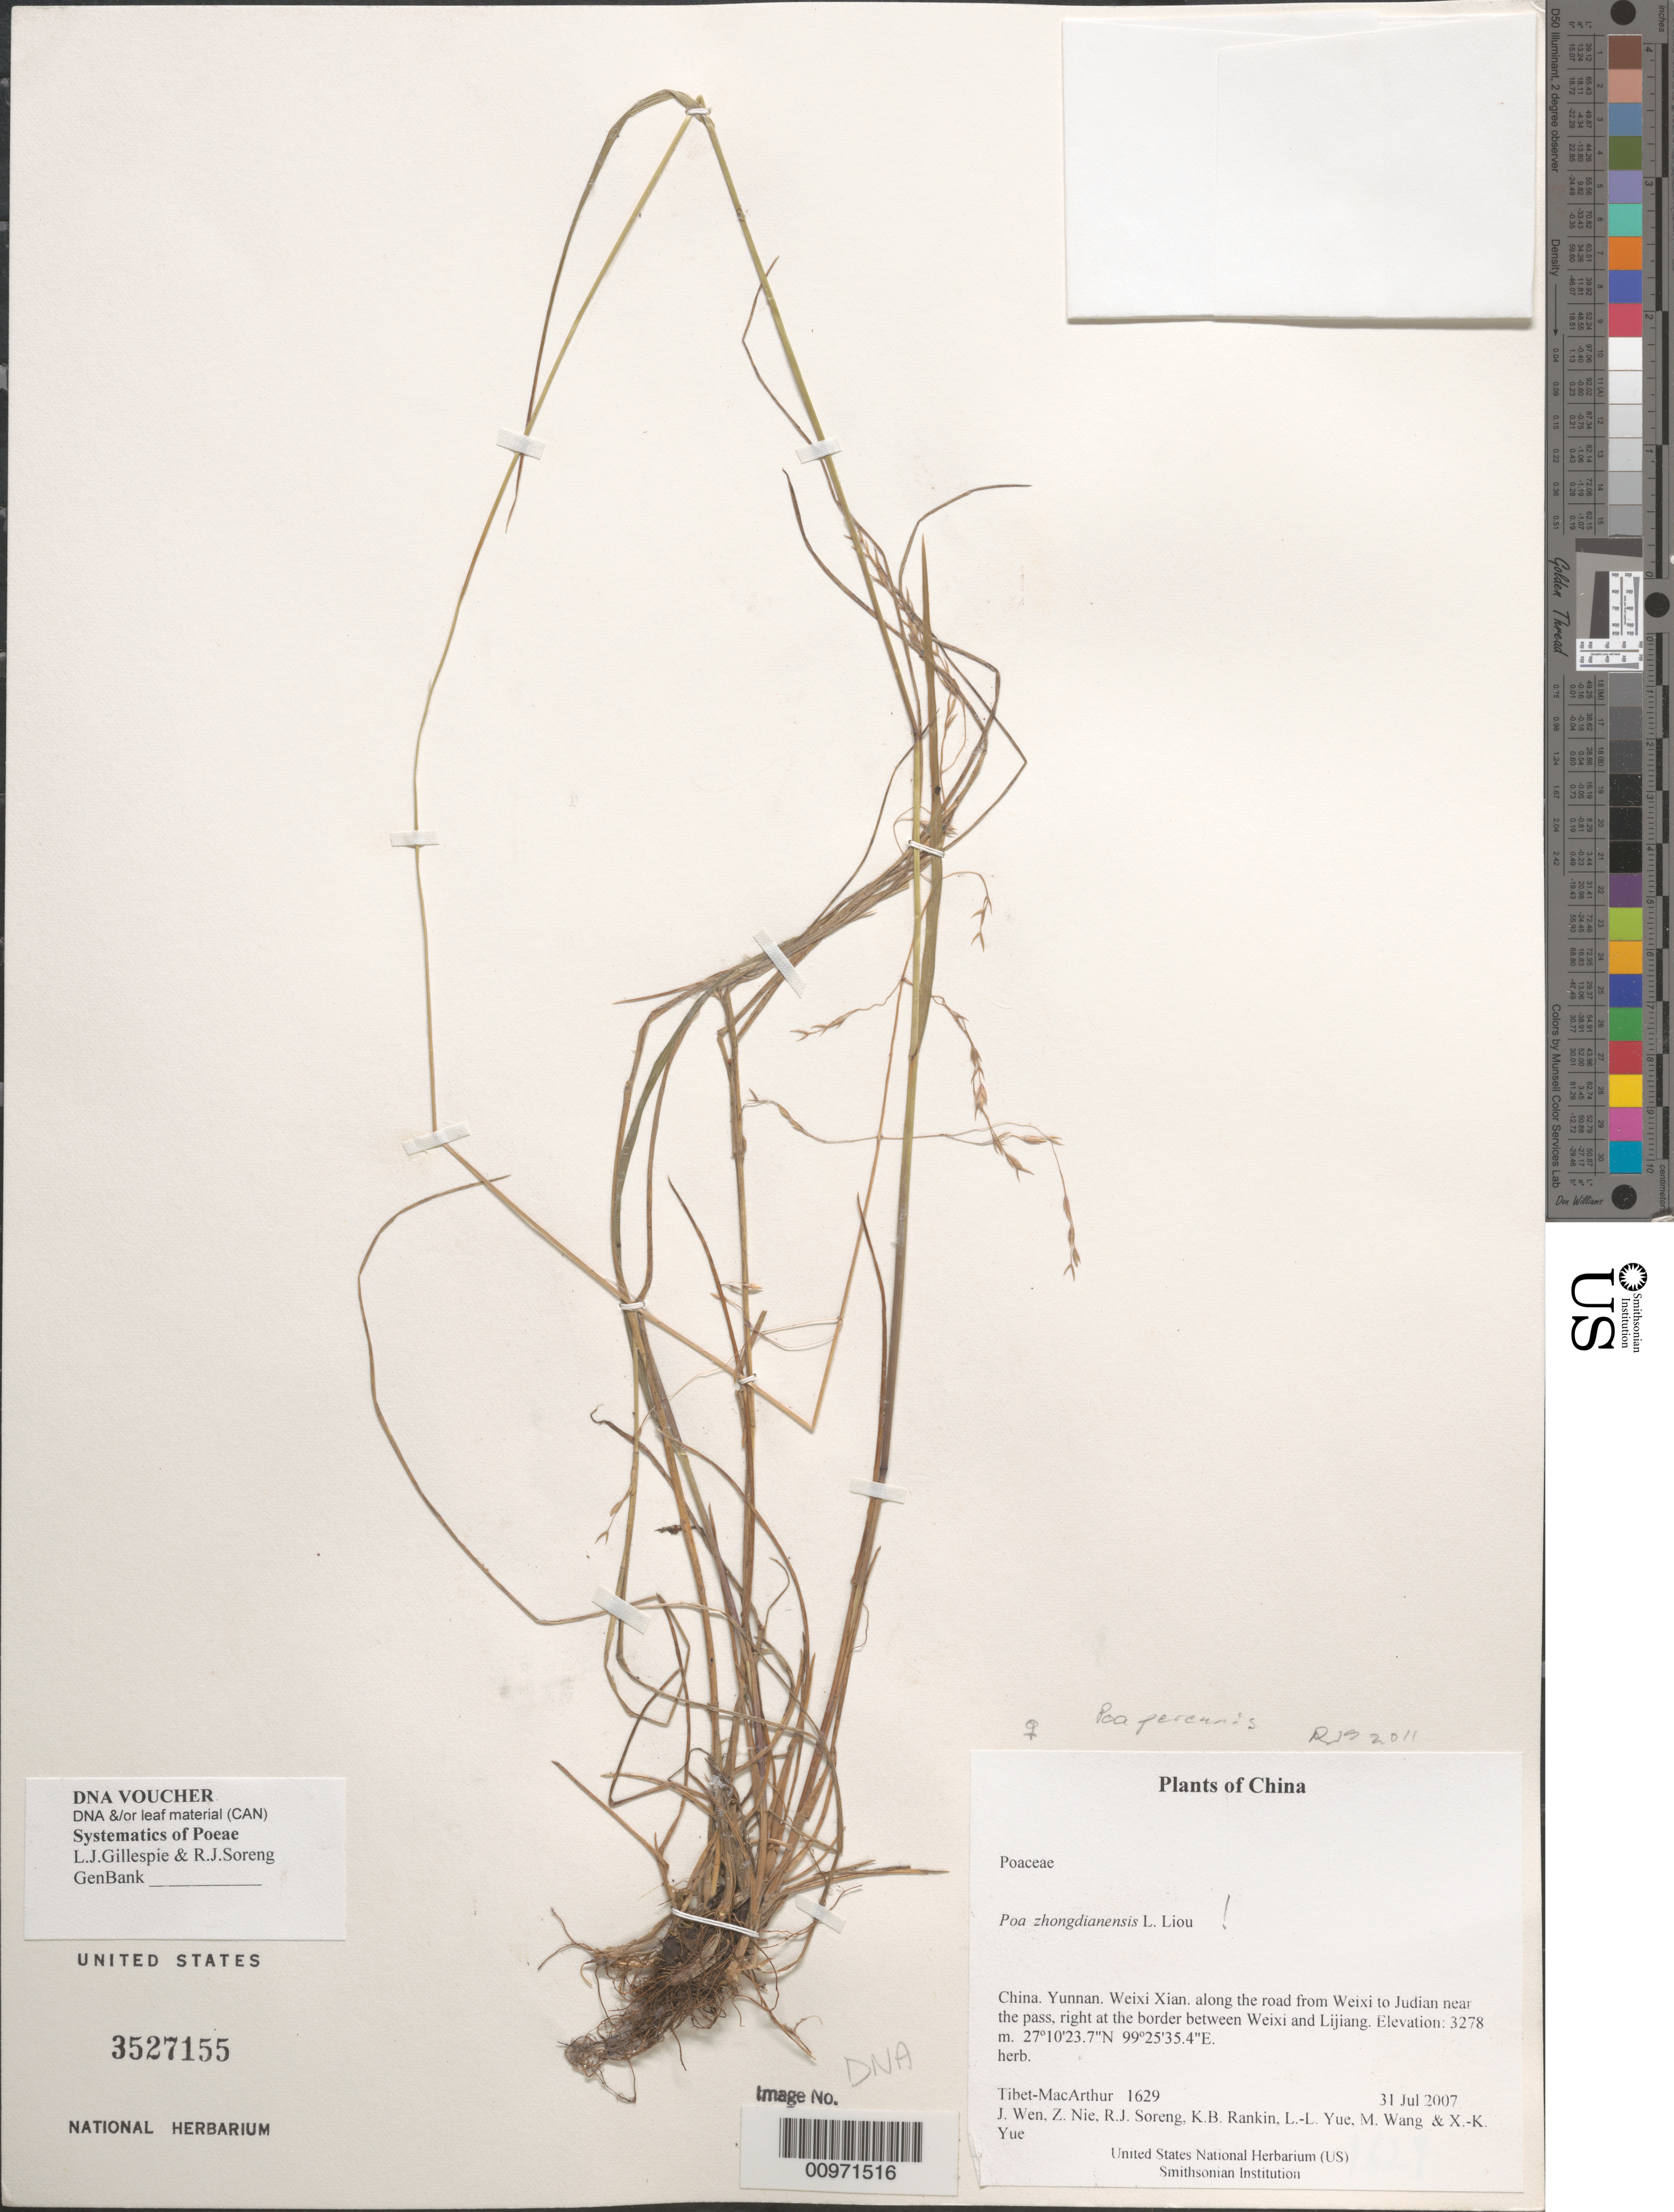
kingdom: Plantae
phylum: Tracheophyta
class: Liliopsida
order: Poales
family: Poaceae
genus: Poa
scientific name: Poa perennis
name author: Keng ex Keng f.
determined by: Soreng, Robert J., Research Associate (BOT), Smithsonian Institution - National Museum of Natural History (UNITED STATES)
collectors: Tibet-MacArthur, J. Wen, Z. Nie, R. J. Soreng, K. Rankin, L. Yue, M. Wang & X. Yue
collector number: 1629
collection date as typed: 31 Jul 2007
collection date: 2007-07-31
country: China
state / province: Yunnan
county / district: Weixi Xian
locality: along the road from Weixi to Judian near the pass, right at the border between Weixi and Lijiang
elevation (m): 3278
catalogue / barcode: US 3527155